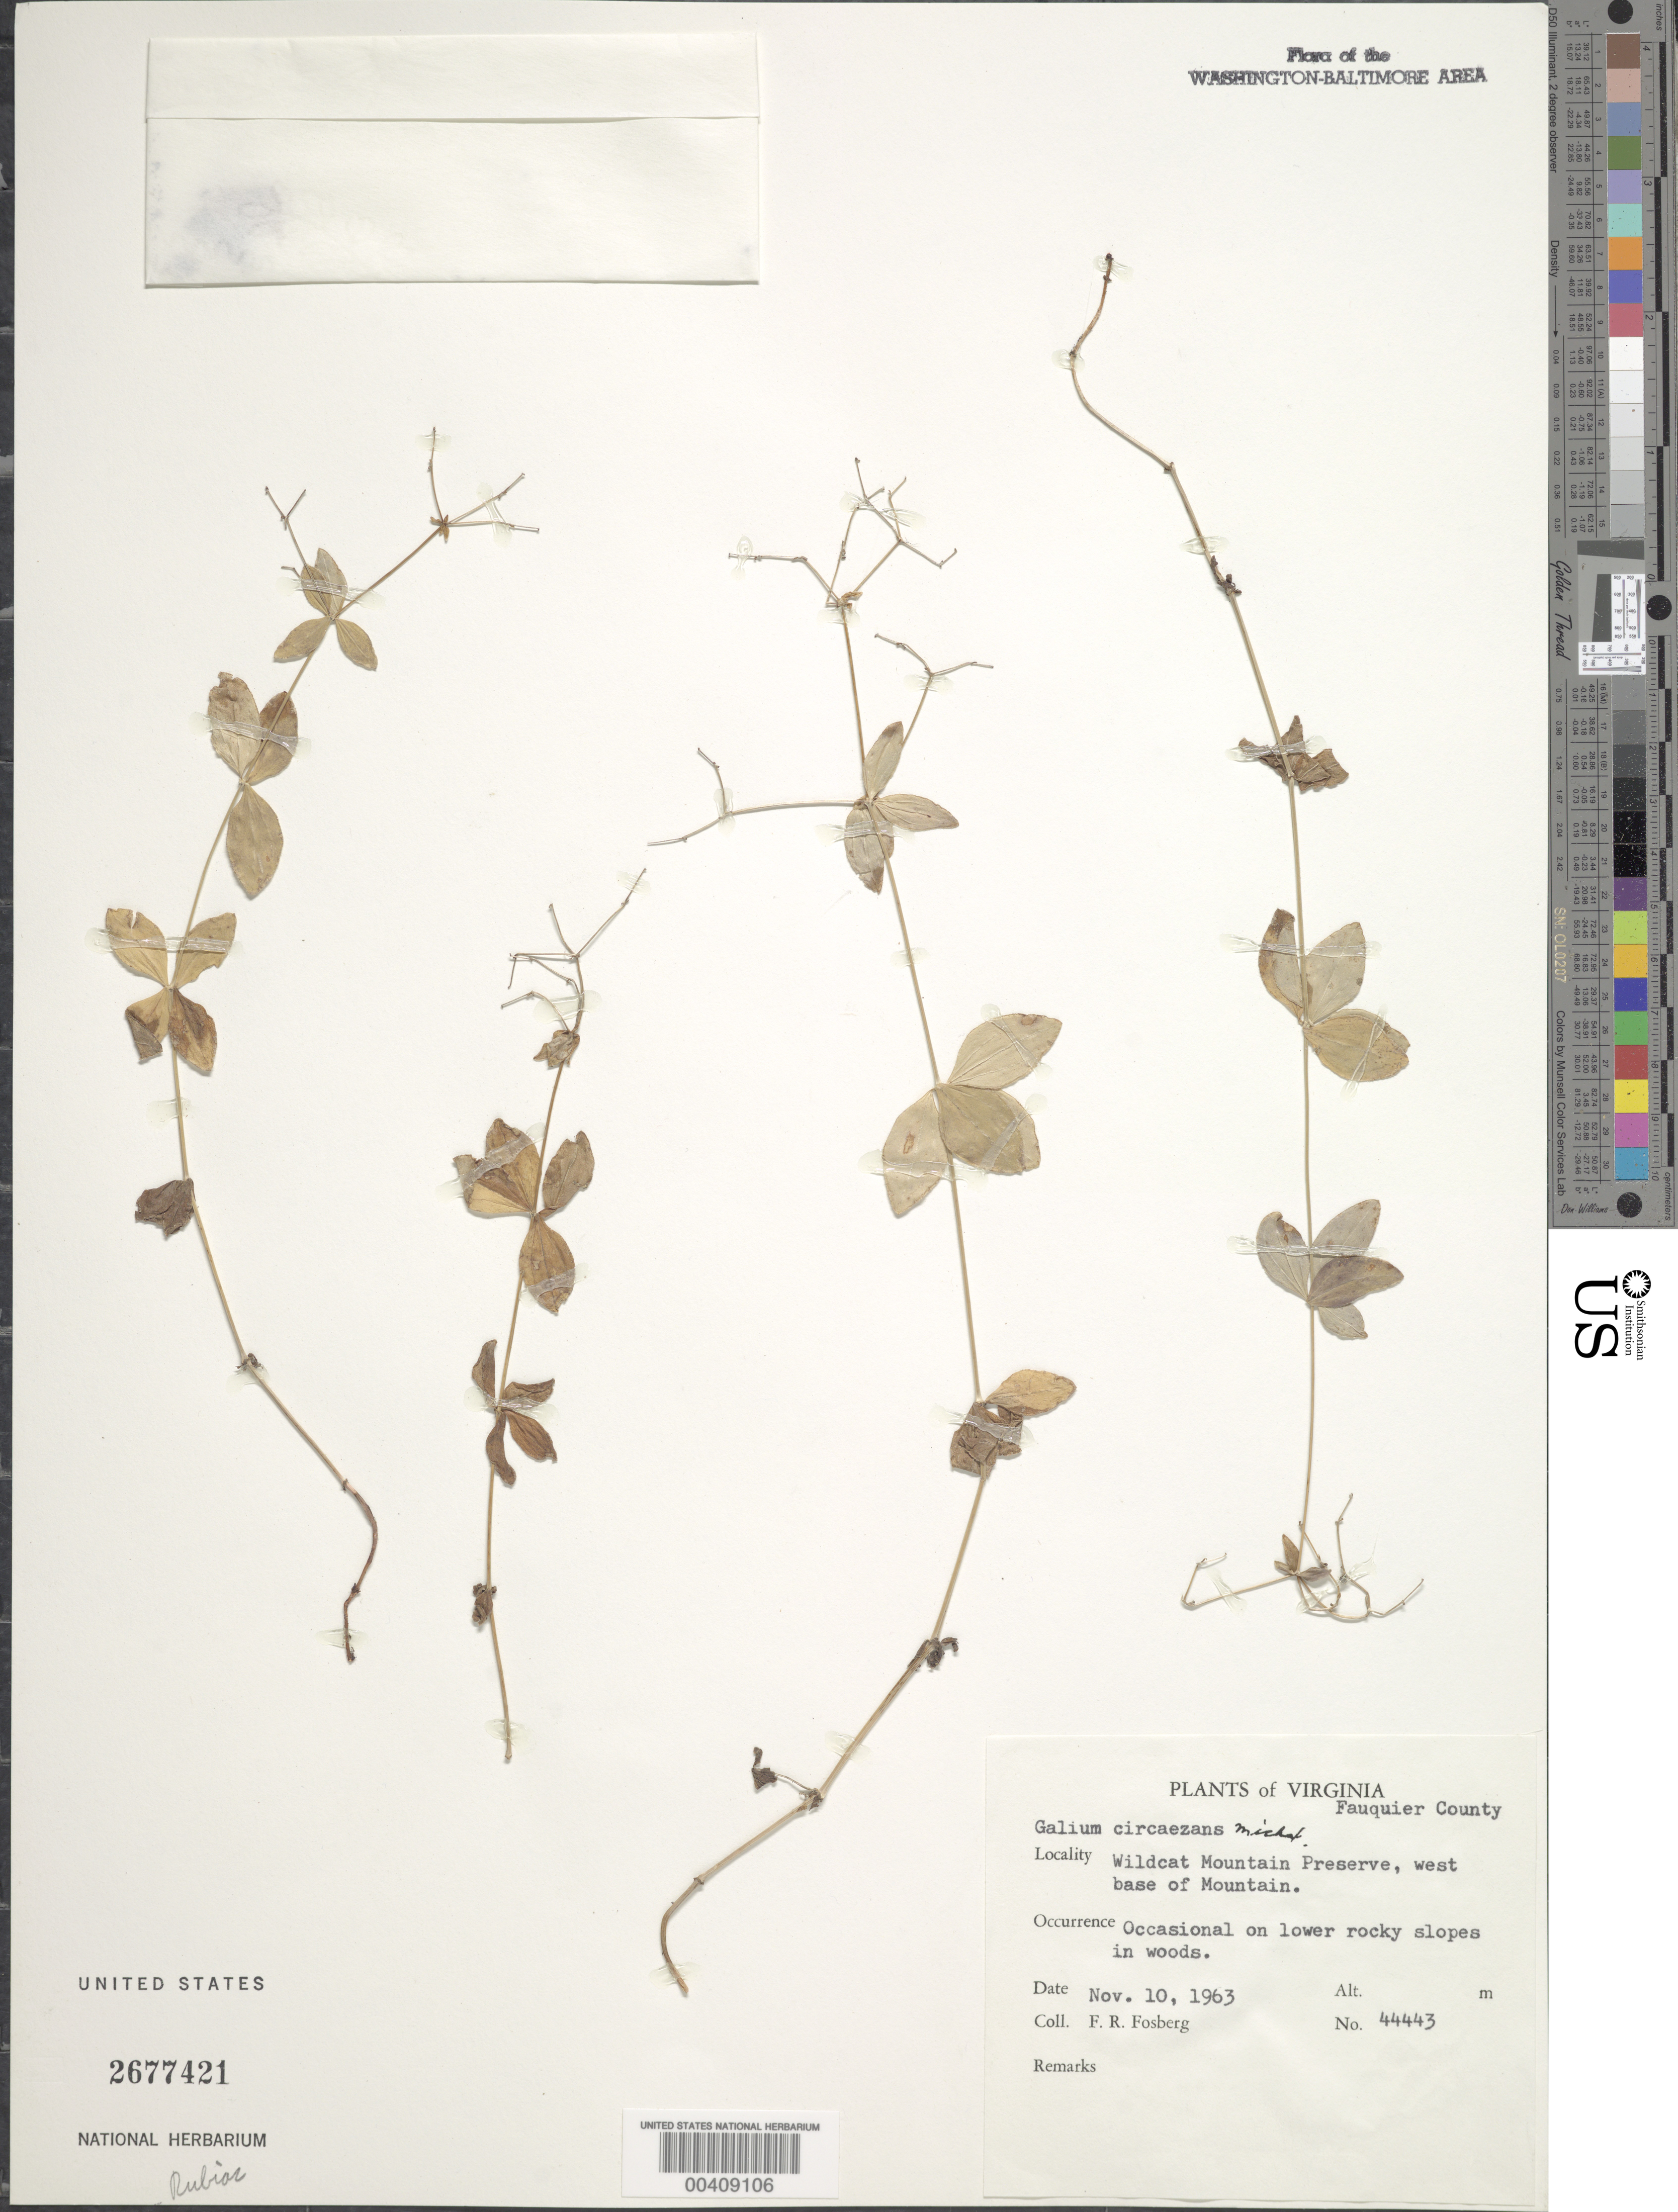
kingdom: Plantae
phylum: Tracheophyta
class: Magnoliopsida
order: Gentianales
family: Rubiaceae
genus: Galium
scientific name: Galium circaezans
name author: Michx.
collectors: F. R. Fosberg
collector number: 44443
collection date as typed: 10 Nov 1963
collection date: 1963-11-10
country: United States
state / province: Virginia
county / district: Fauquier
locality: Wildcat Mt. Preserve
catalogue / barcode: US 2677421